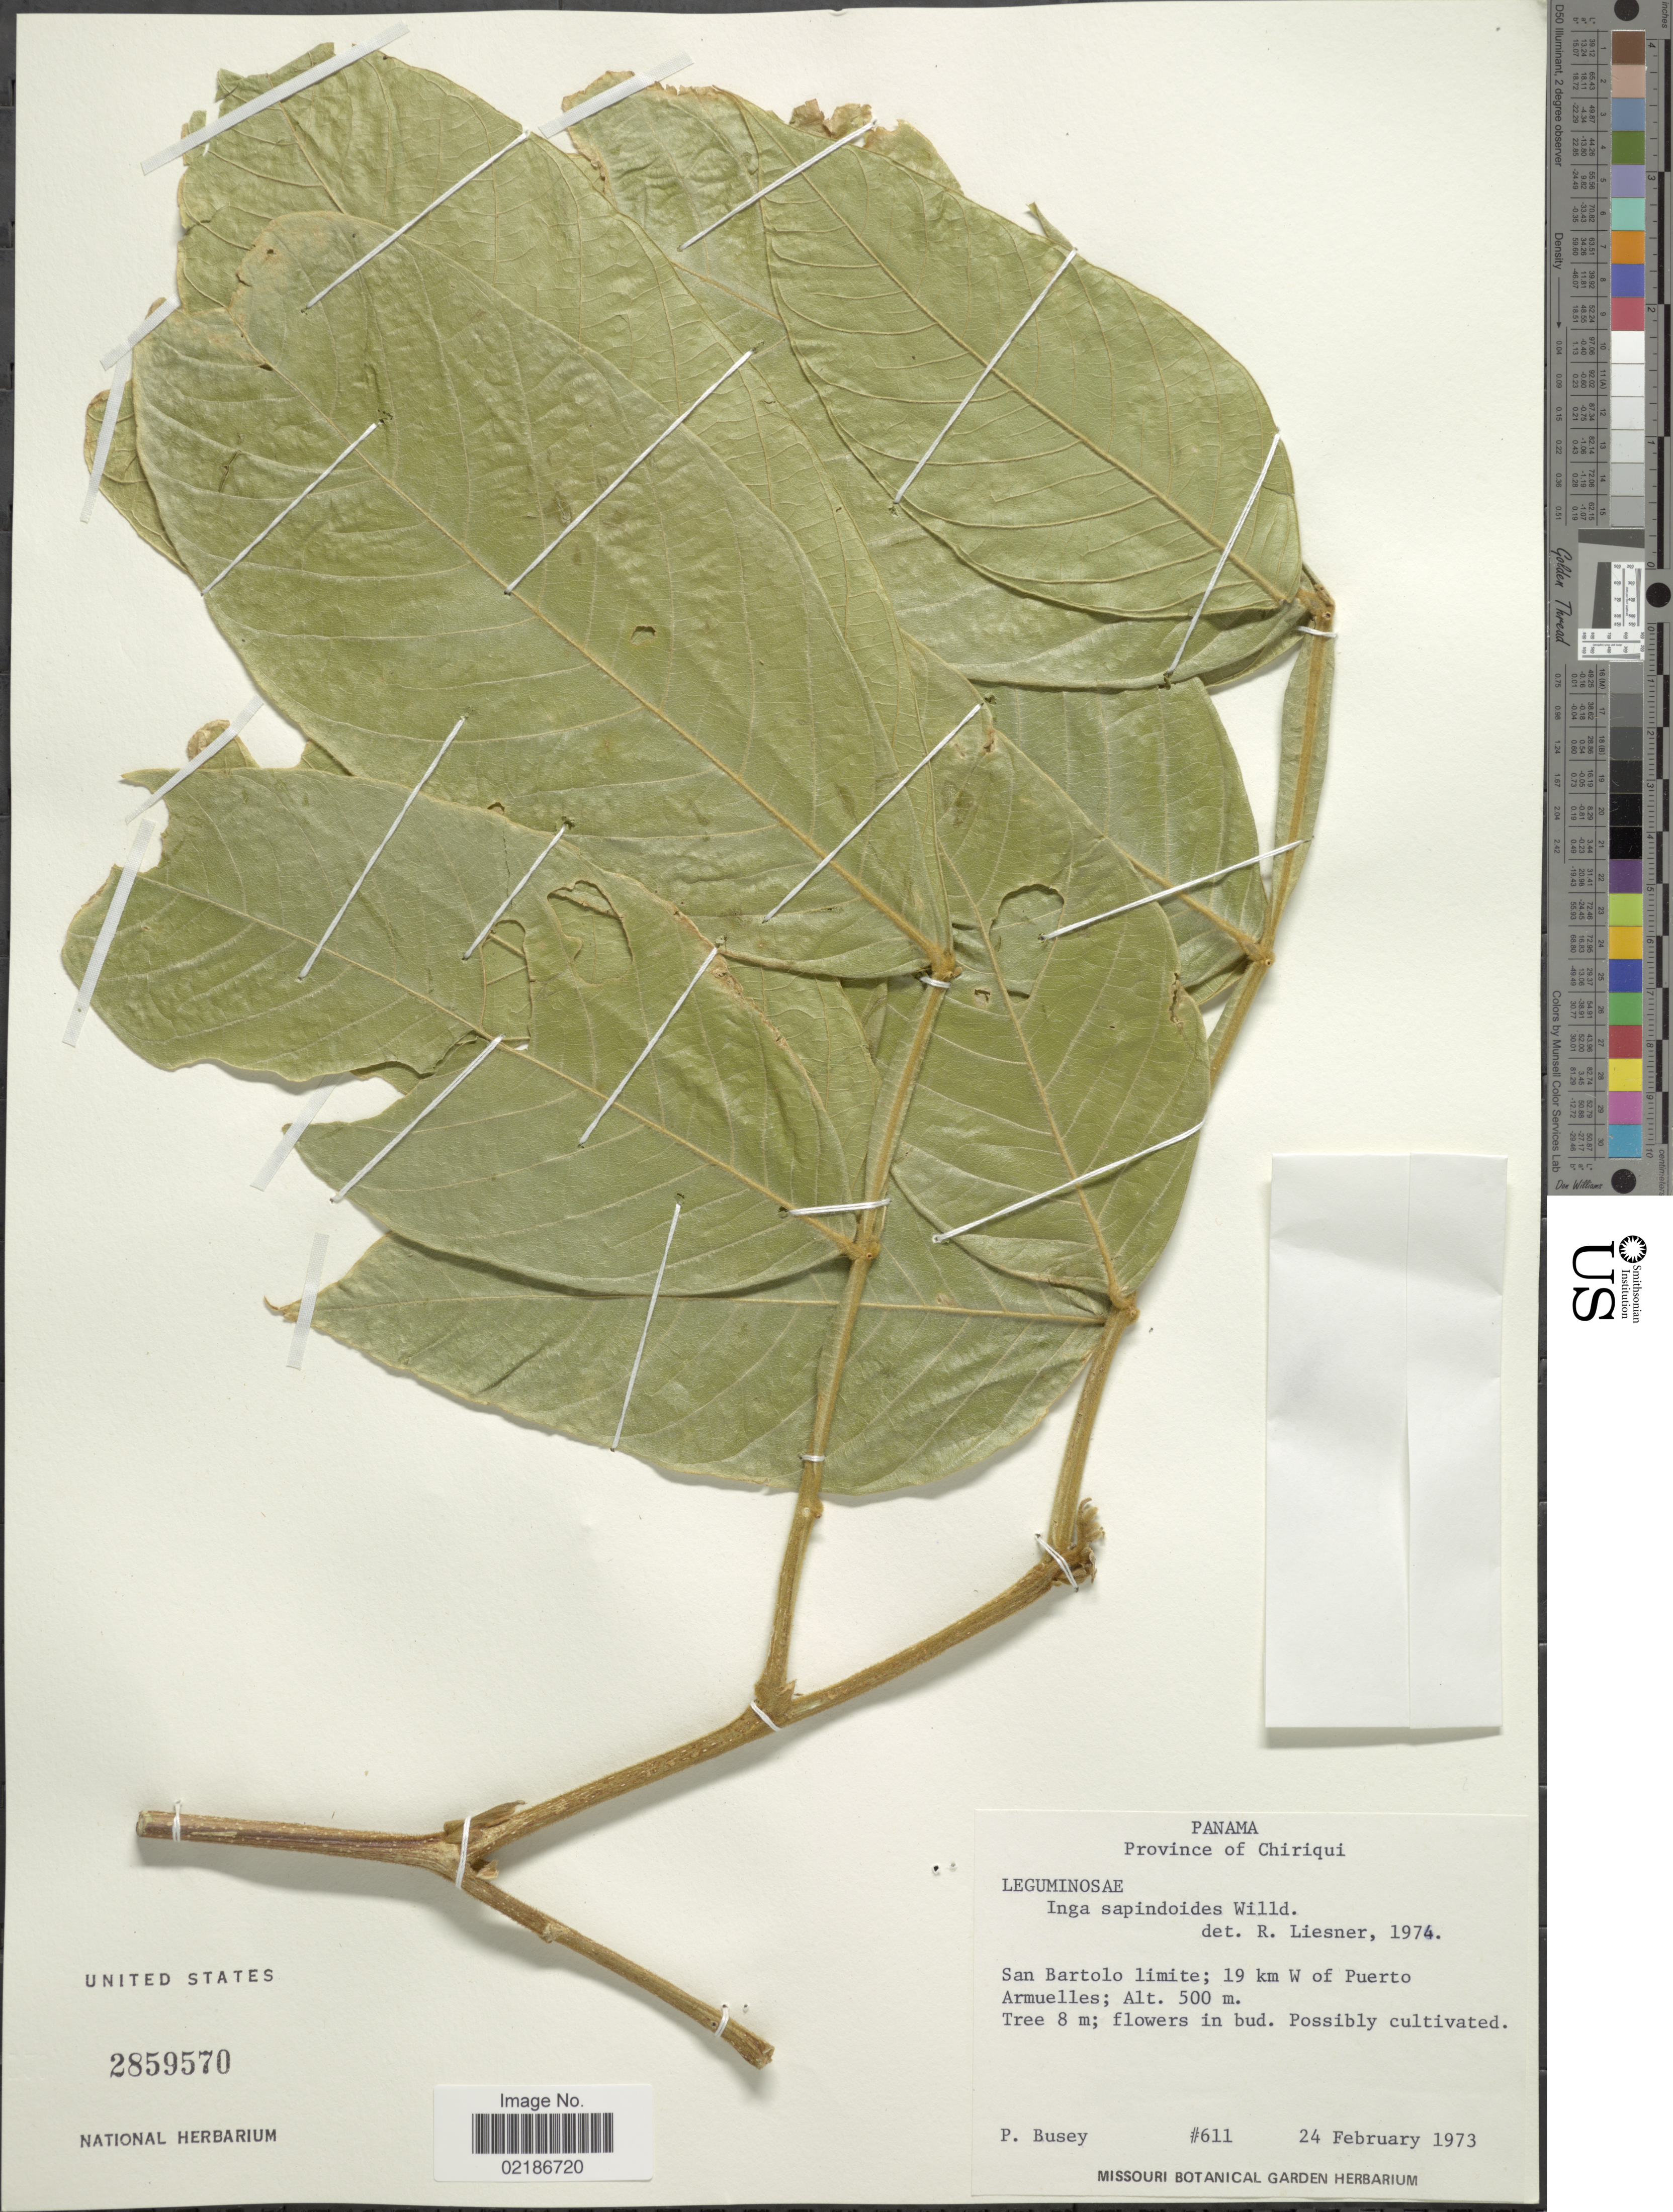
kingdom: Plantae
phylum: Tracheophyta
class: Magnoliopsida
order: Fabales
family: Fabaceae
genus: Inga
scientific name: Inga sapindoides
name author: Willd.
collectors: P. Busey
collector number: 611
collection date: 1973-02-24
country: Panama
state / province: Chiriqui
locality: San Bartolo limite, 19 km W of Puerto Armuelles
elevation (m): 500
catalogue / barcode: US 2859570